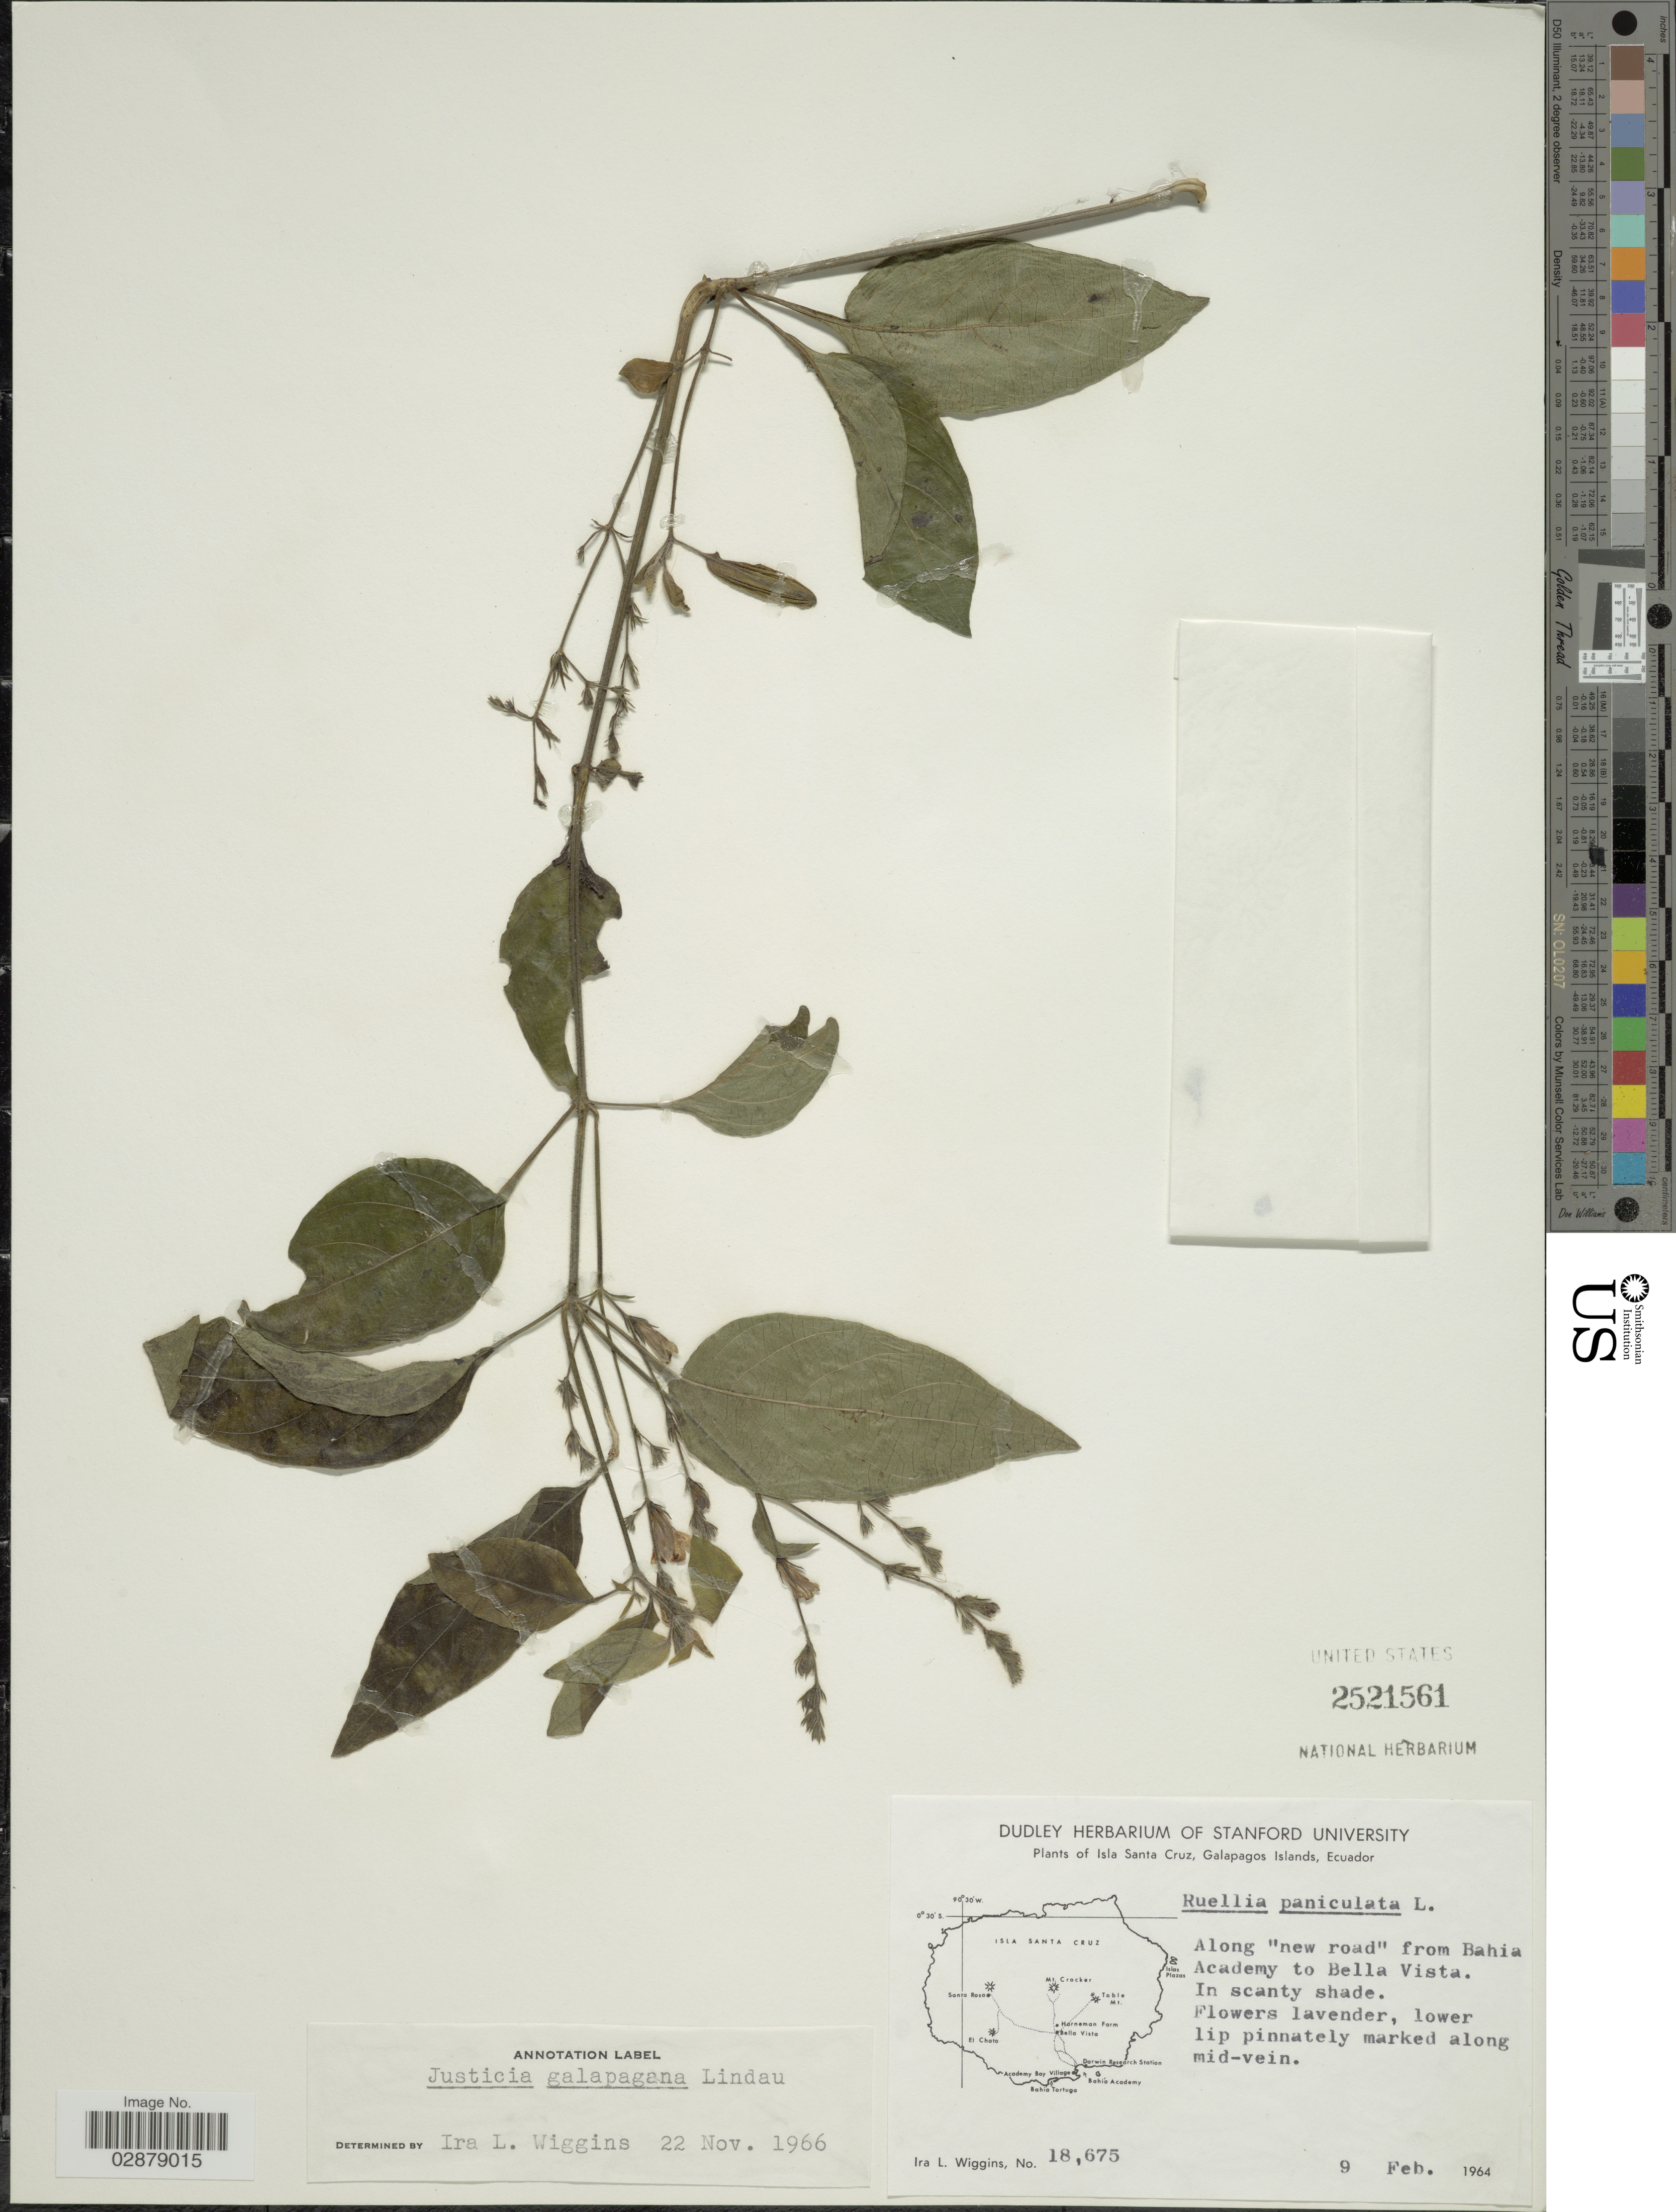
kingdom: Plantae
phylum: Tracheophyta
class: Magnoliopsida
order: Lamiales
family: Acanthaceae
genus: Justicia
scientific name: Justicia galapagana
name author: Lindau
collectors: I. L. Wiggins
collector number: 18675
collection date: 1964-02-09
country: Ecuador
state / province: Colón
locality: Isla Santa Cruz, Galapagos Islands. Along "new road" from Bahia Academy to Bella Vista.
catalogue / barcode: US 2521561